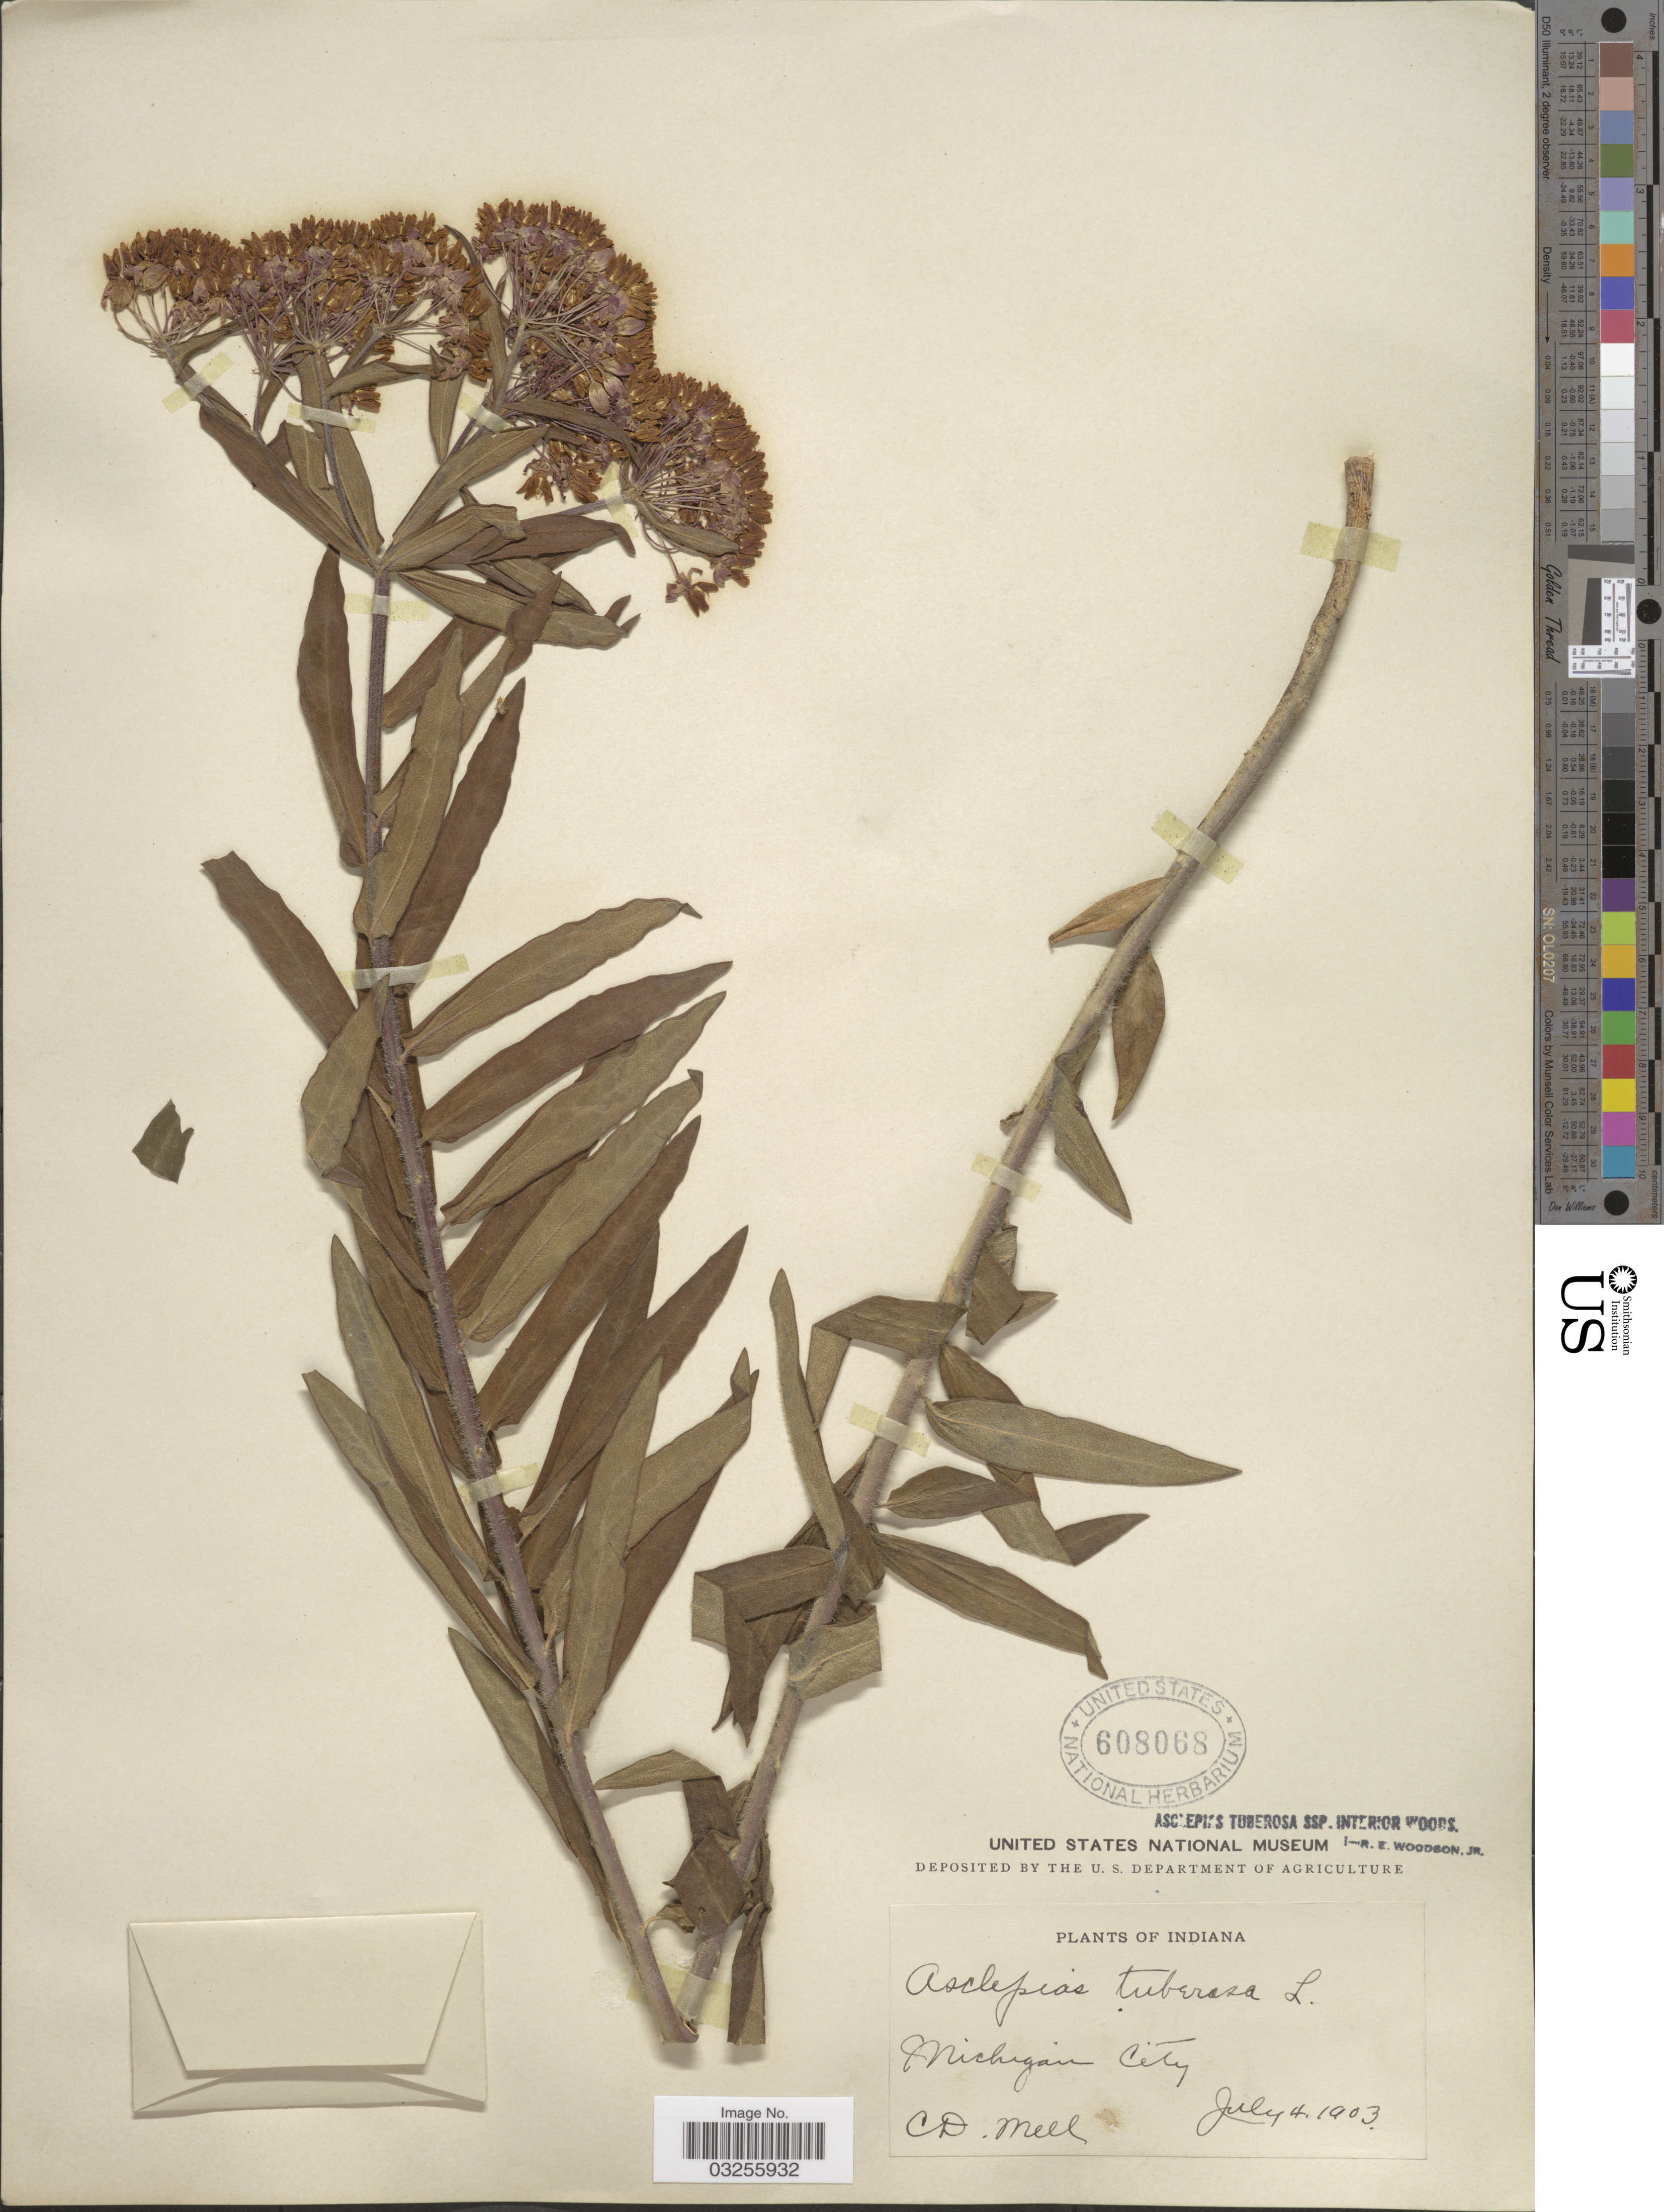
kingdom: Plantae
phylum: Tracheophyta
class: Magnoliopsida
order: Gentianales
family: Apocynaceae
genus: Asclepias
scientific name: Asclepias tuberosa subsp. interior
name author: Woodson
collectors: C. D. Mell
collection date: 1903-07-04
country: United States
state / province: Indiana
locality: Michigan City.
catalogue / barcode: US 608068